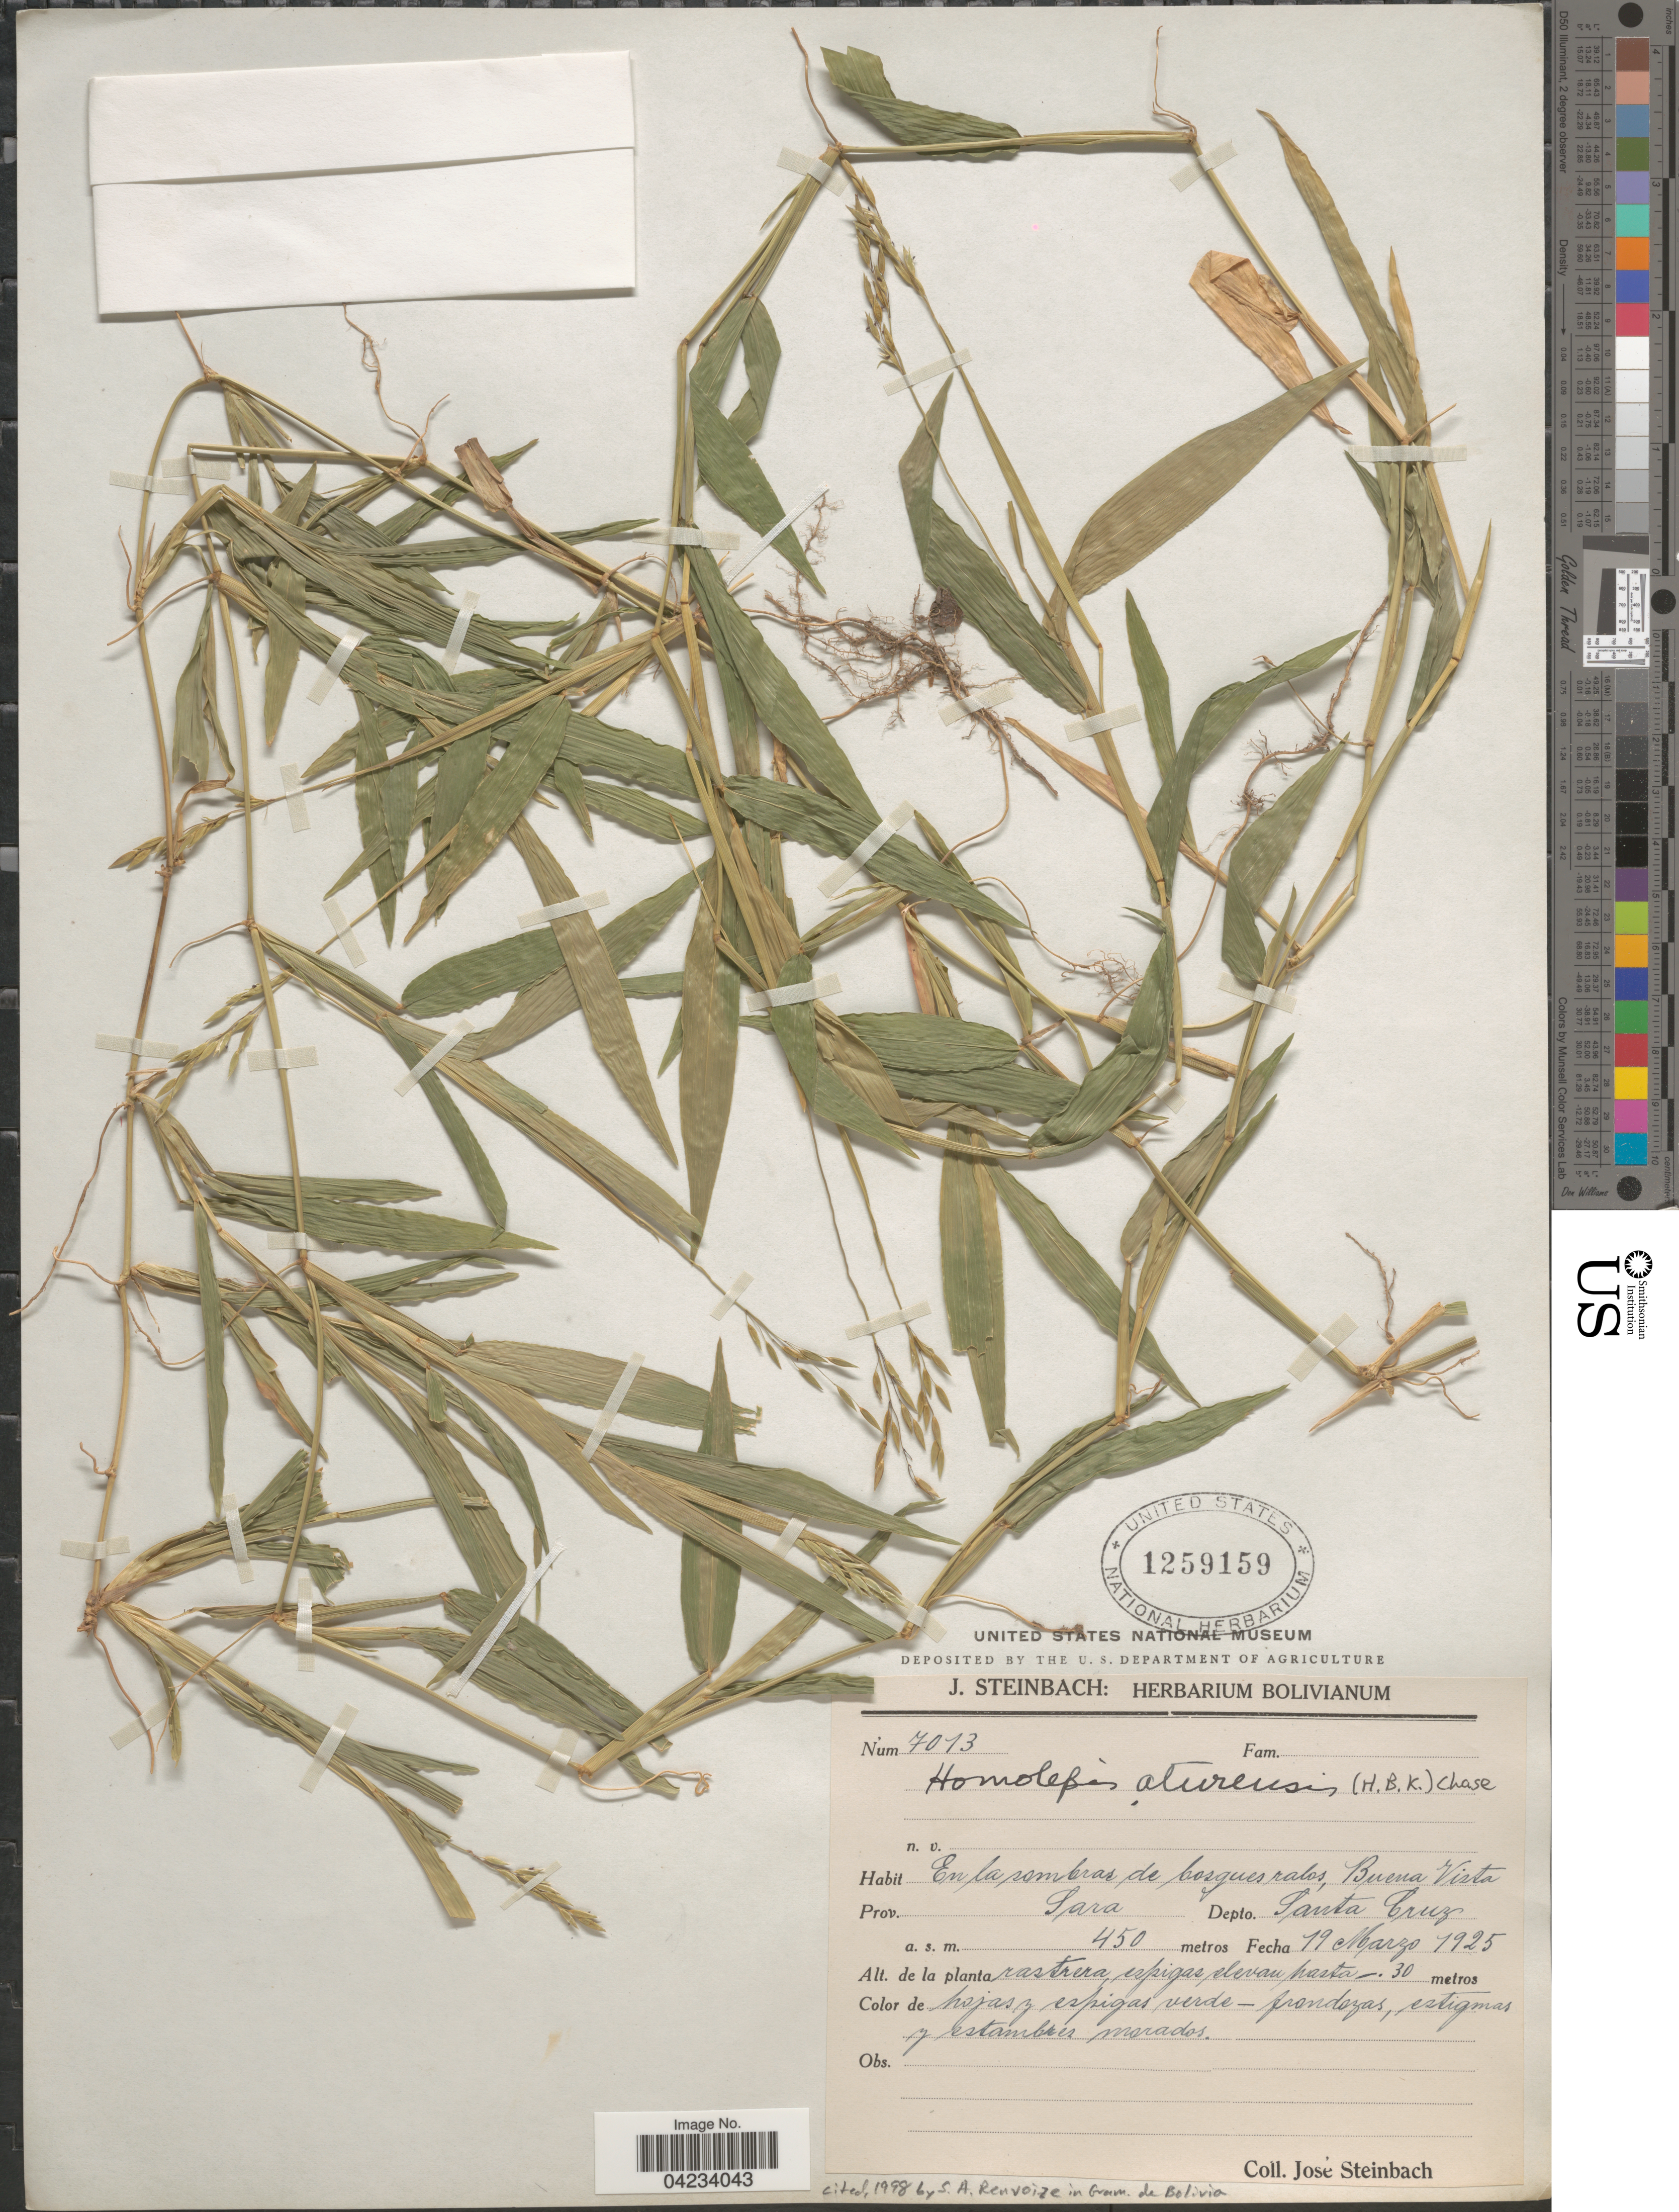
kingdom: Plantae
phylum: Tracheophyta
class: Liliopsida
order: Poales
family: Poaceae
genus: Homolepis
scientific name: Homolepis aturensis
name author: (Kunth) Chase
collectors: J. Steinbach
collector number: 7013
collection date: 1925-03-11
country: Bolivia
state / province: Santa Cruz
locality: Buena Vista. Prov. Sara. Depto. Santa Cruz.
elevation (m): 450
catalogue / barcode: US 1259159